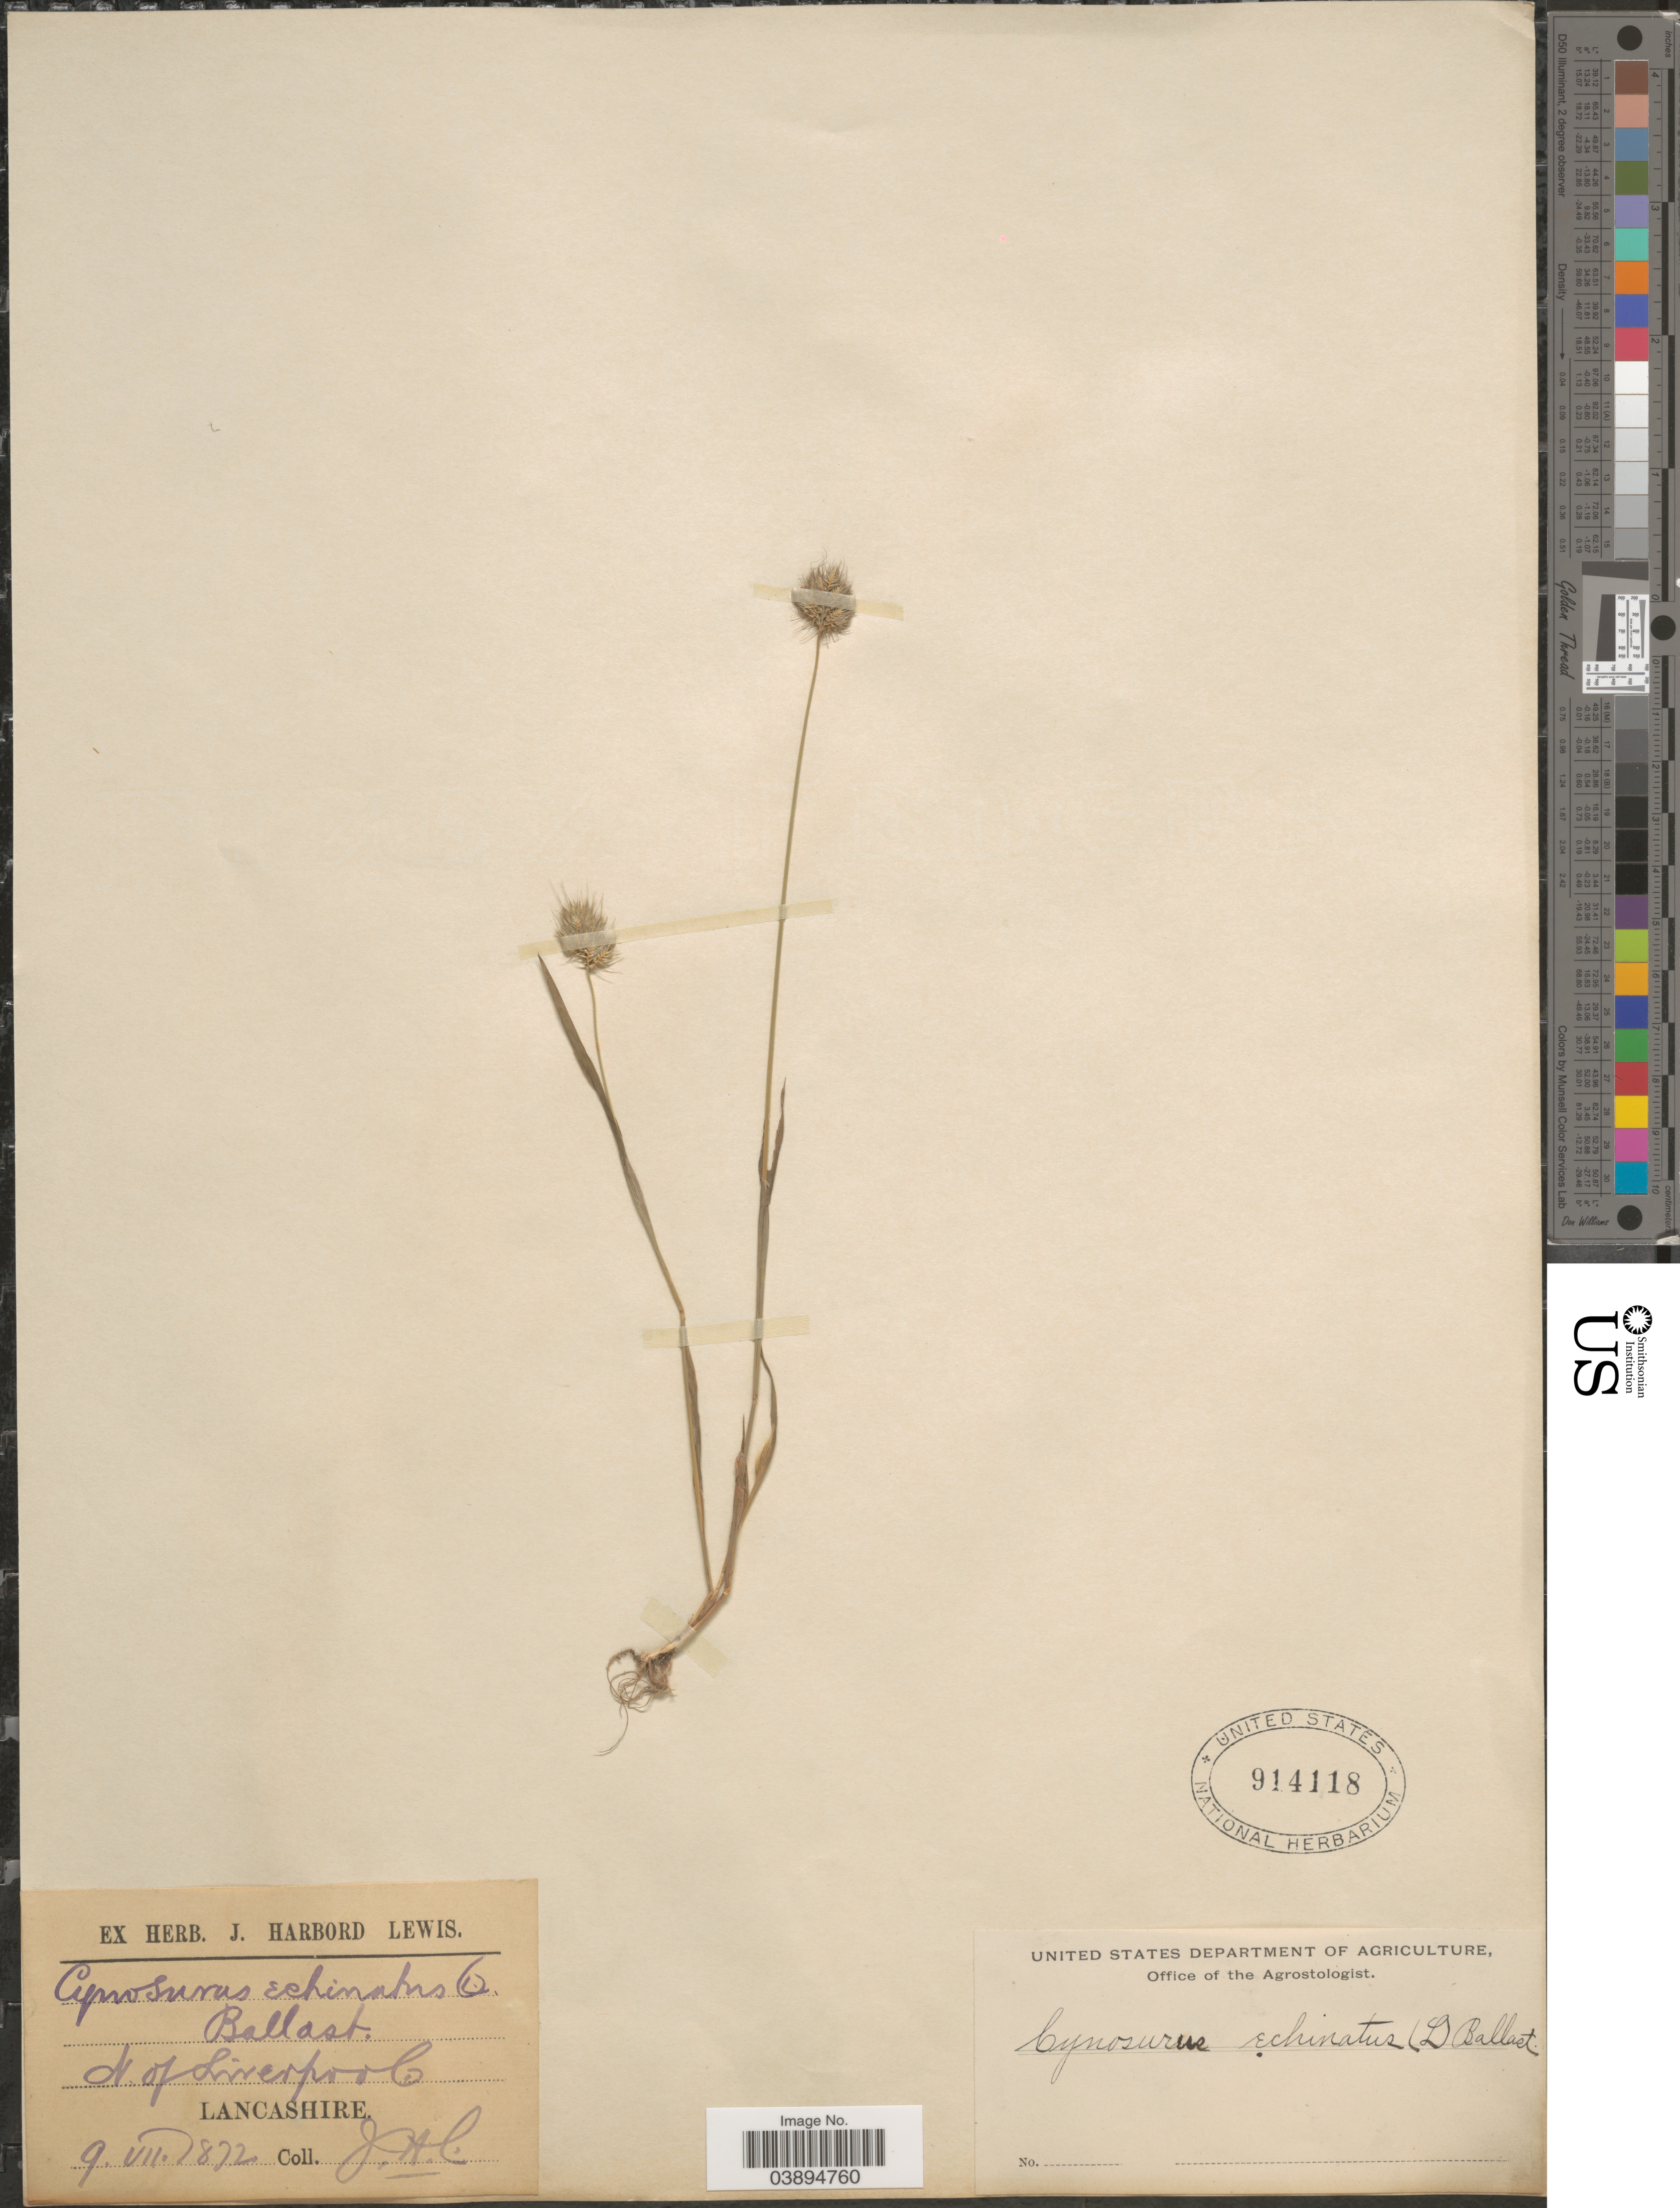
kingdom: Plantae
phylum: Tracheophyta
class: Liliopsida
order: Poales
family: Poaceae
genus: Cynosurus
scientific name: Cynosurus echinatus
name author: L.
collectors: J. Lewis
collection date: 1872-07-09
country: United Kingdom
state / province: England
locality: Ballast. N. of Liverpool. Lancashire.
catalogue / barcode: US 914118